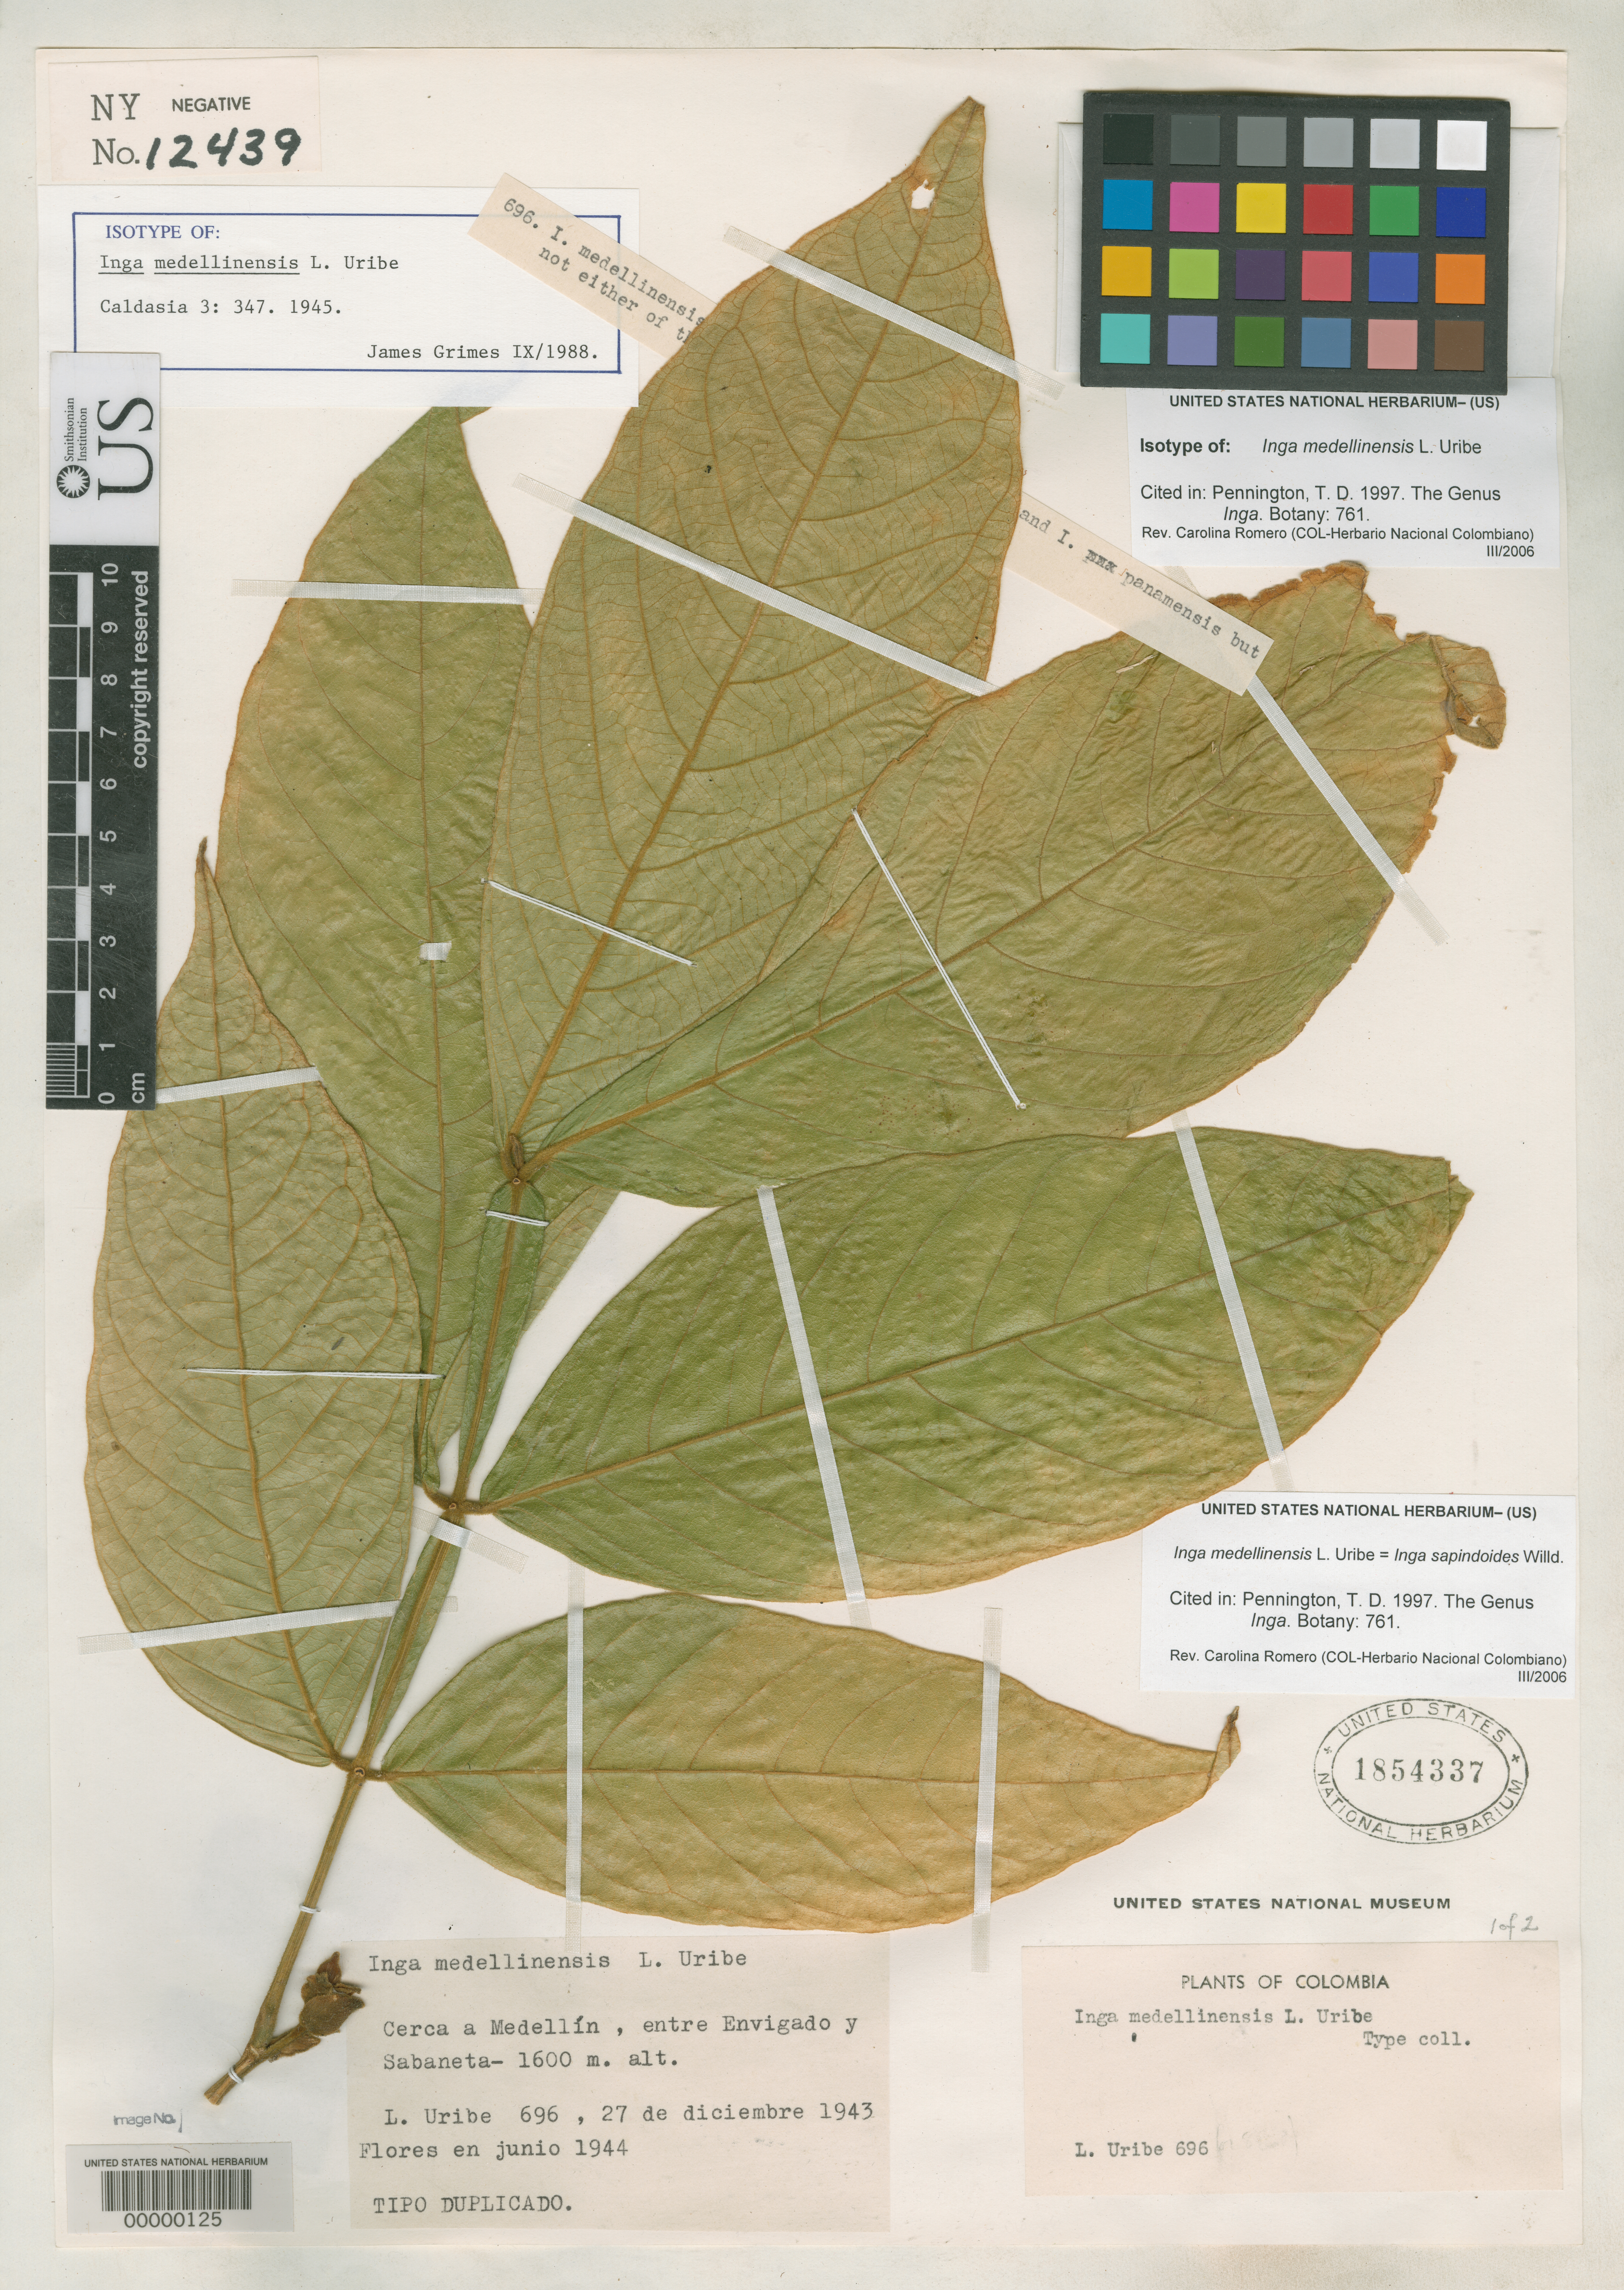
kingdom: Plantae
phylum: Tracheophyta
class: Magnoliopsida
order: Fabales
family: Fabaceae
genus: Inga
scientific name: Inga medellinensis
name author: L. Uribe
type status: Isotype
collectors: L. Uribe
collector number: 696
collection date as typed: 27 Dec 1943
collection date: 1943-12-27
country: Colombia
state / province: Antioquia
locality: Valle del Medellin, entre Envigado y Sabaneta.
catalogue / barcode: US 1854337